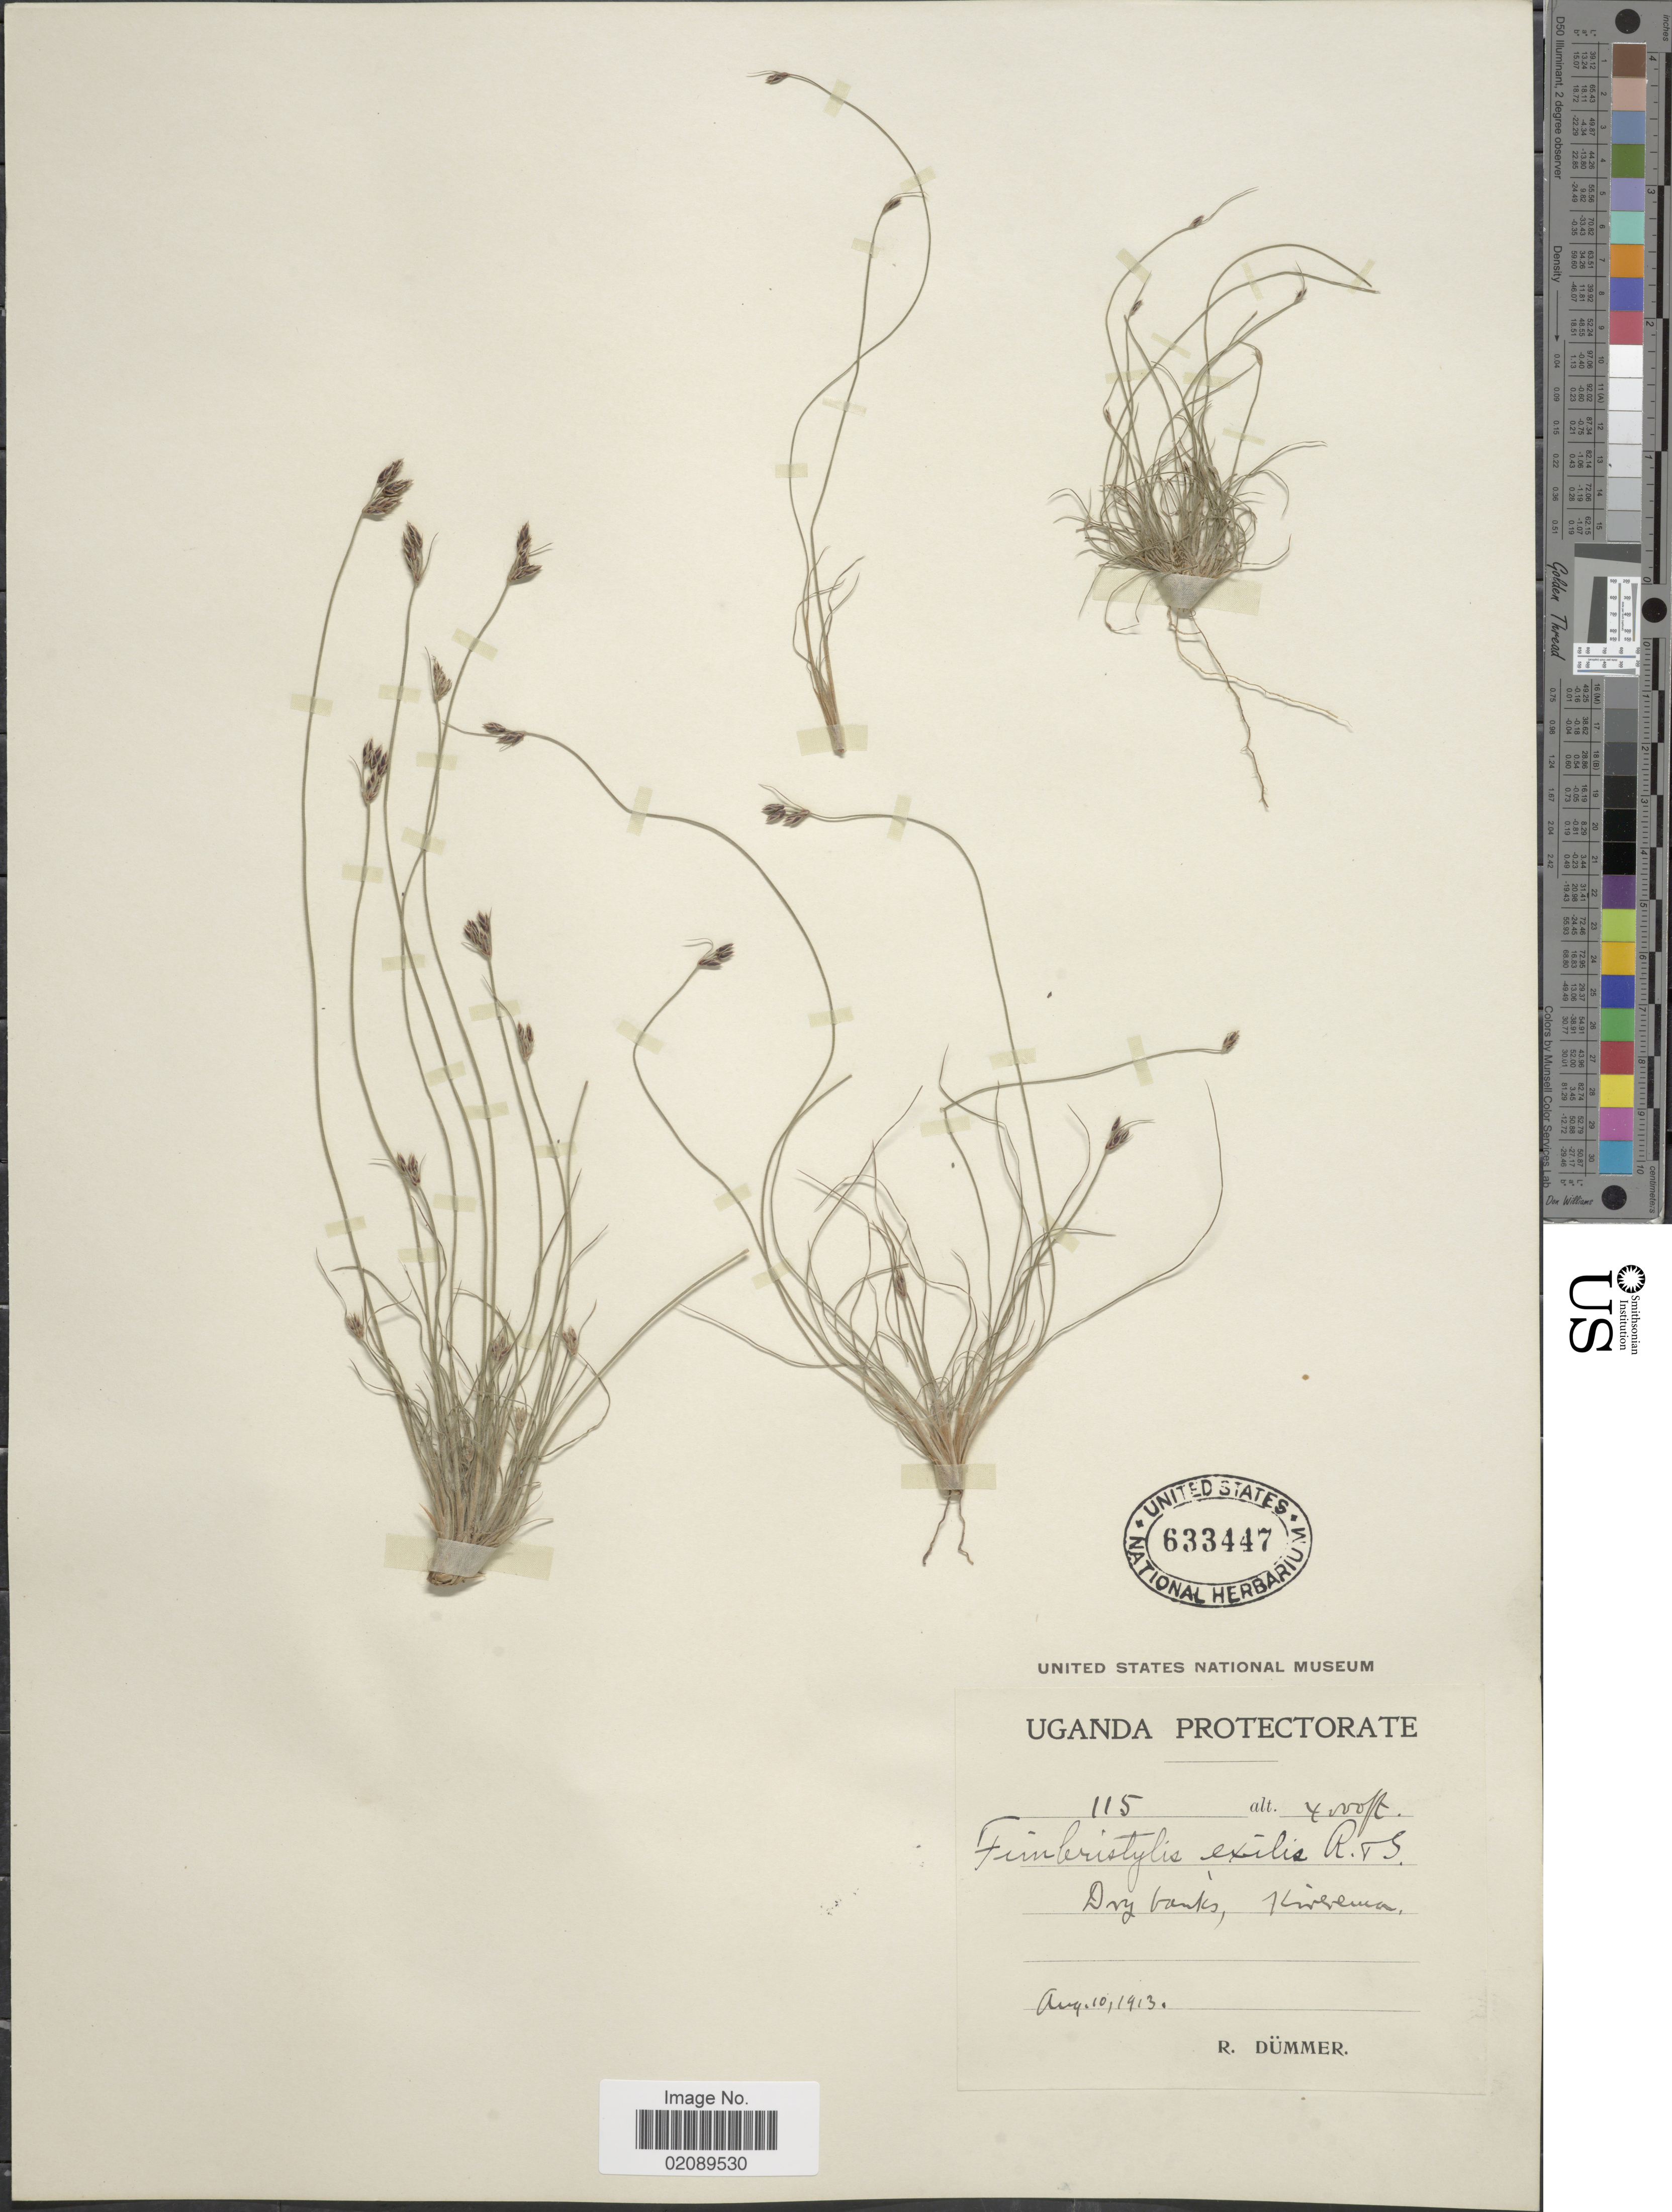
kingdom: Plantae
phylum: Tracheophyta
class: Liliopsida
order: Poales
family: Cyperaceae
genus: Bulbostylis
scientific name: Bulbostylis hispidula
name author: (Vahl) R.W. Haines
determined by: Strong, Mark T., (BOT), Smithsonian Institution - National Museum of Natural History (UNITED STATES)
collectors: R. A. Dümmer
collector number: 115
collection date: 1913-08-10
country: Uganda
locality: Dry banks, Kirerema.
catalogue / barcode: US 633447